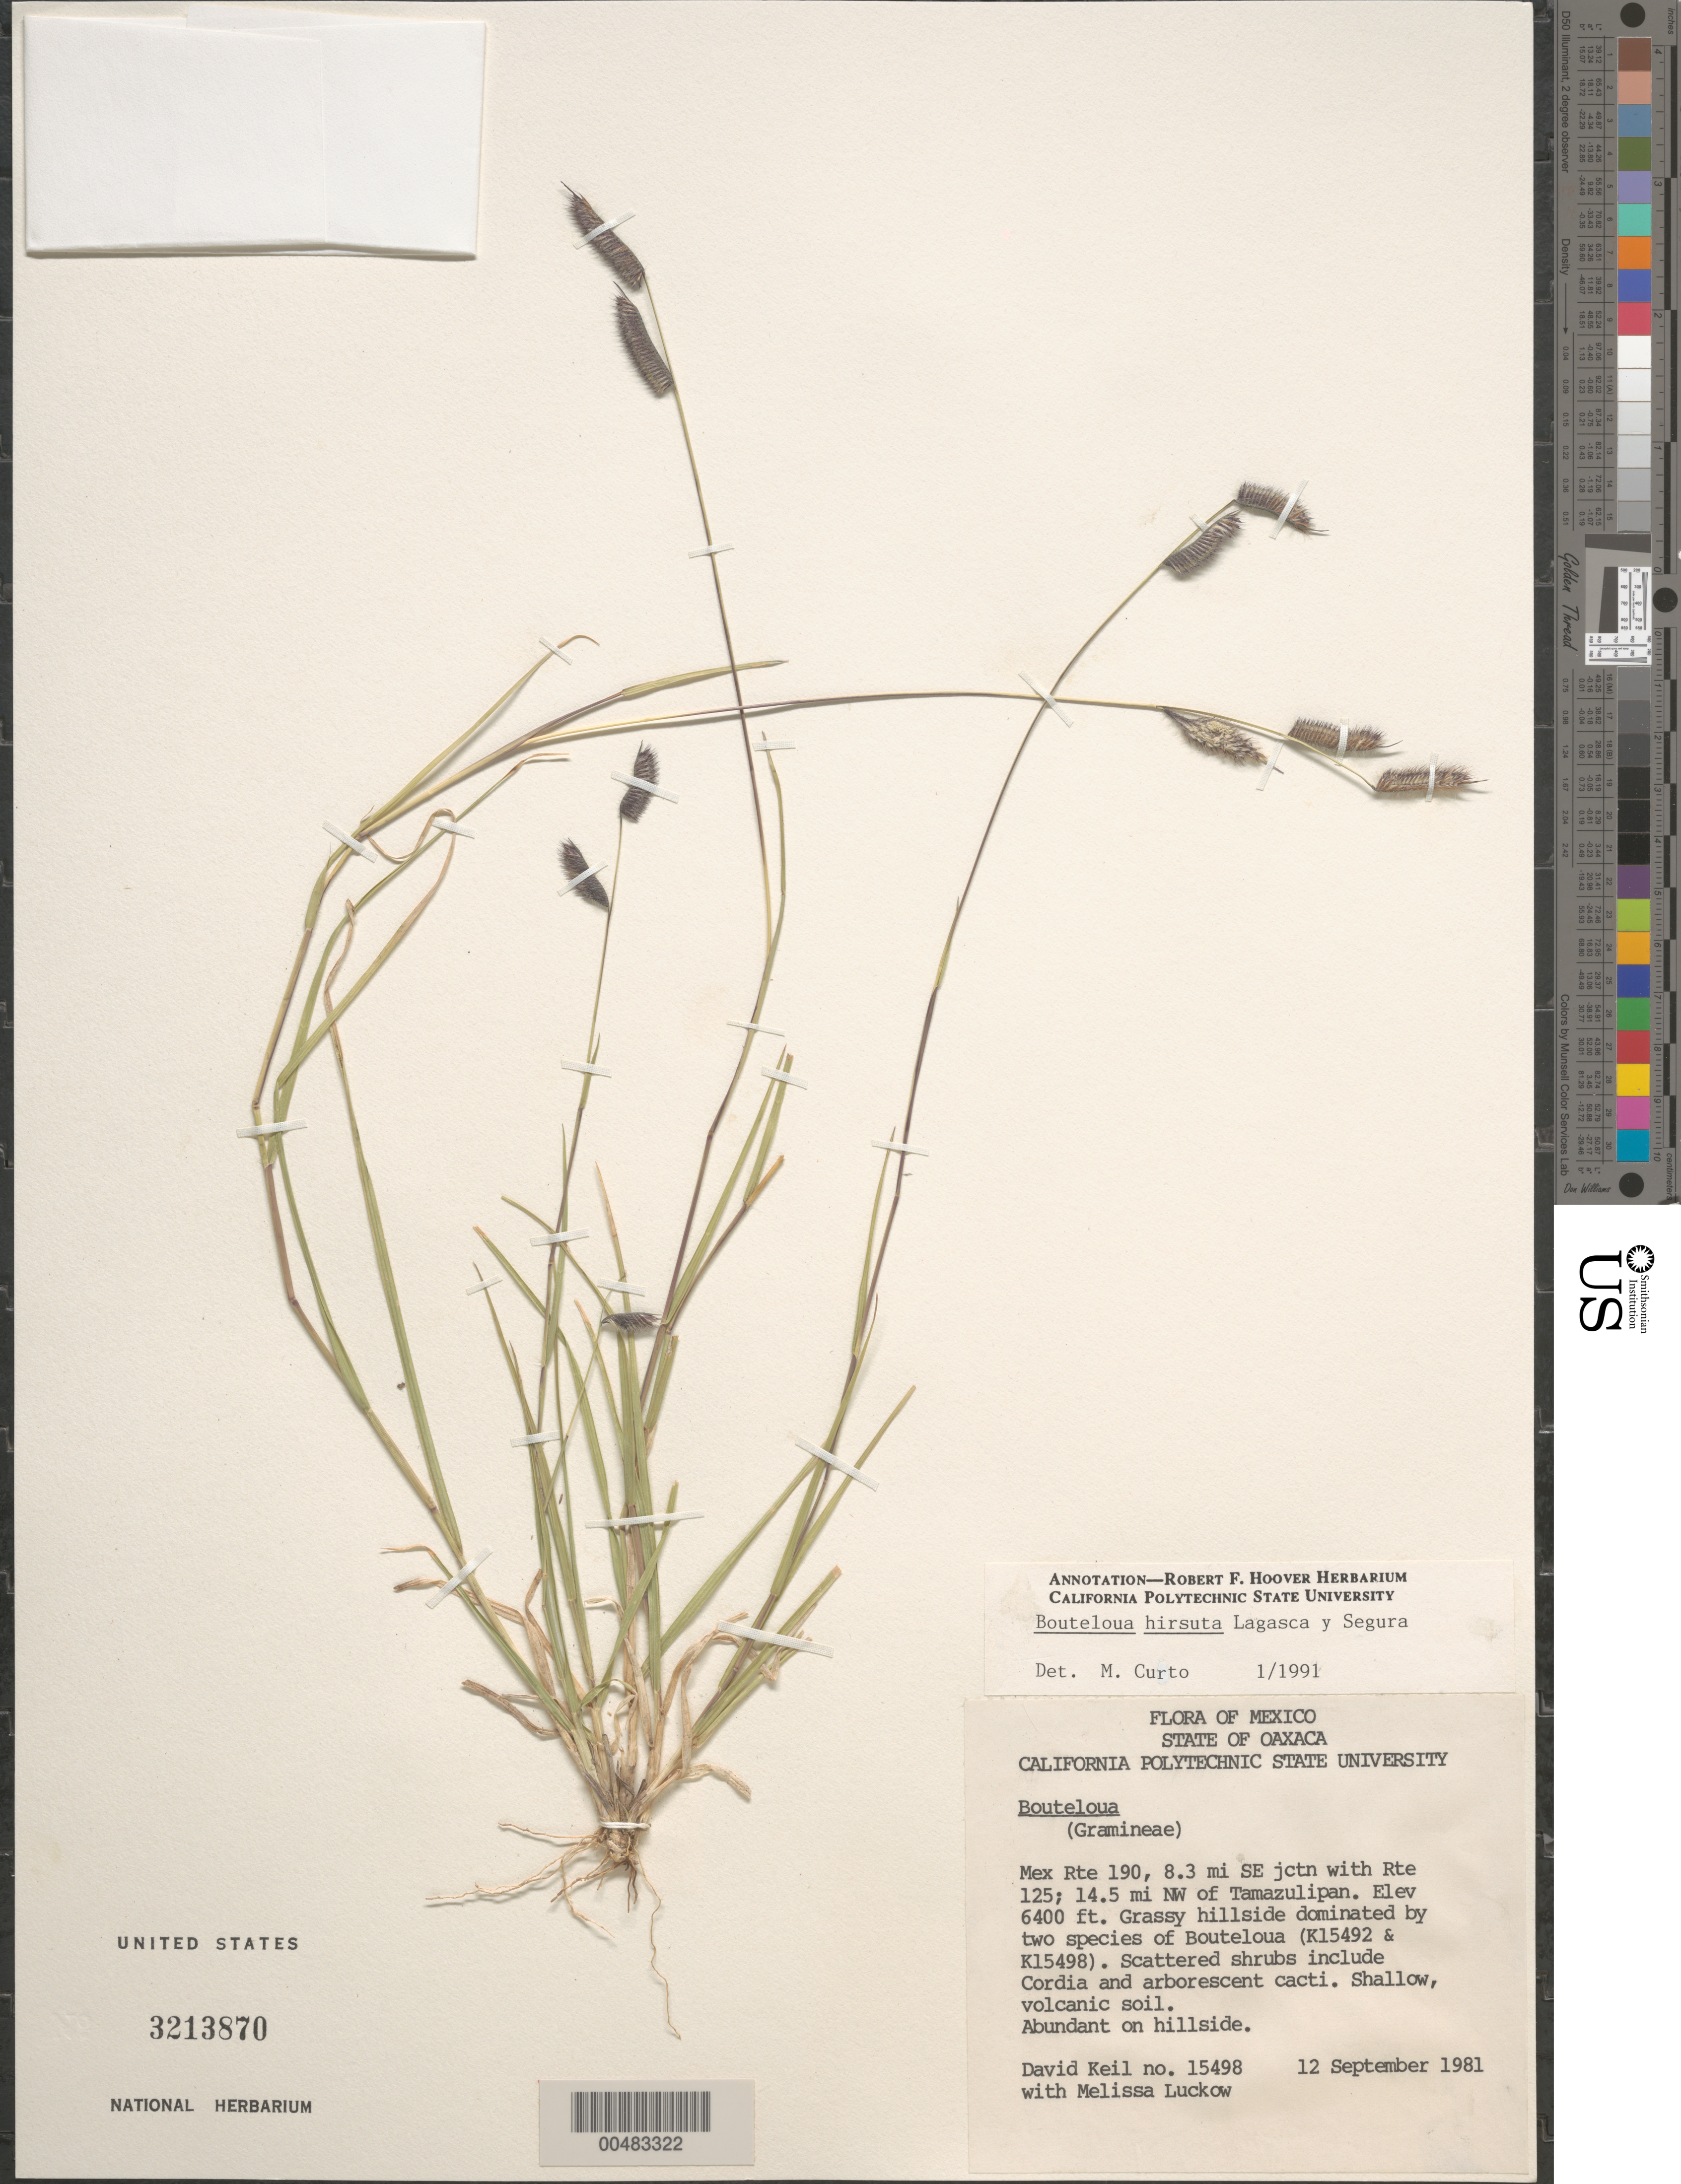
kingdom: Plantae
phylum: Tracheophyta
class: Liliopsida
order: Poales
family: Poaceae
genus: Bouteloua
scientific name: Bouteloua hirsuta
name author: Lag.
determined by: Curto, M.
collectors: D. J. Keil & M. A. Luckow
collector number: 15498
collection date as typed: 12 Sep 1981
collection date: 1981-09-12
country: Mexico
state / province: Oaxaca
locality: Mex Rte 190, 8.3 mi SE jctn with Rte 125, 14.5 mi NW of Tamazulipan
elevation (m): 1951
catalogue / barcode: US 3213870